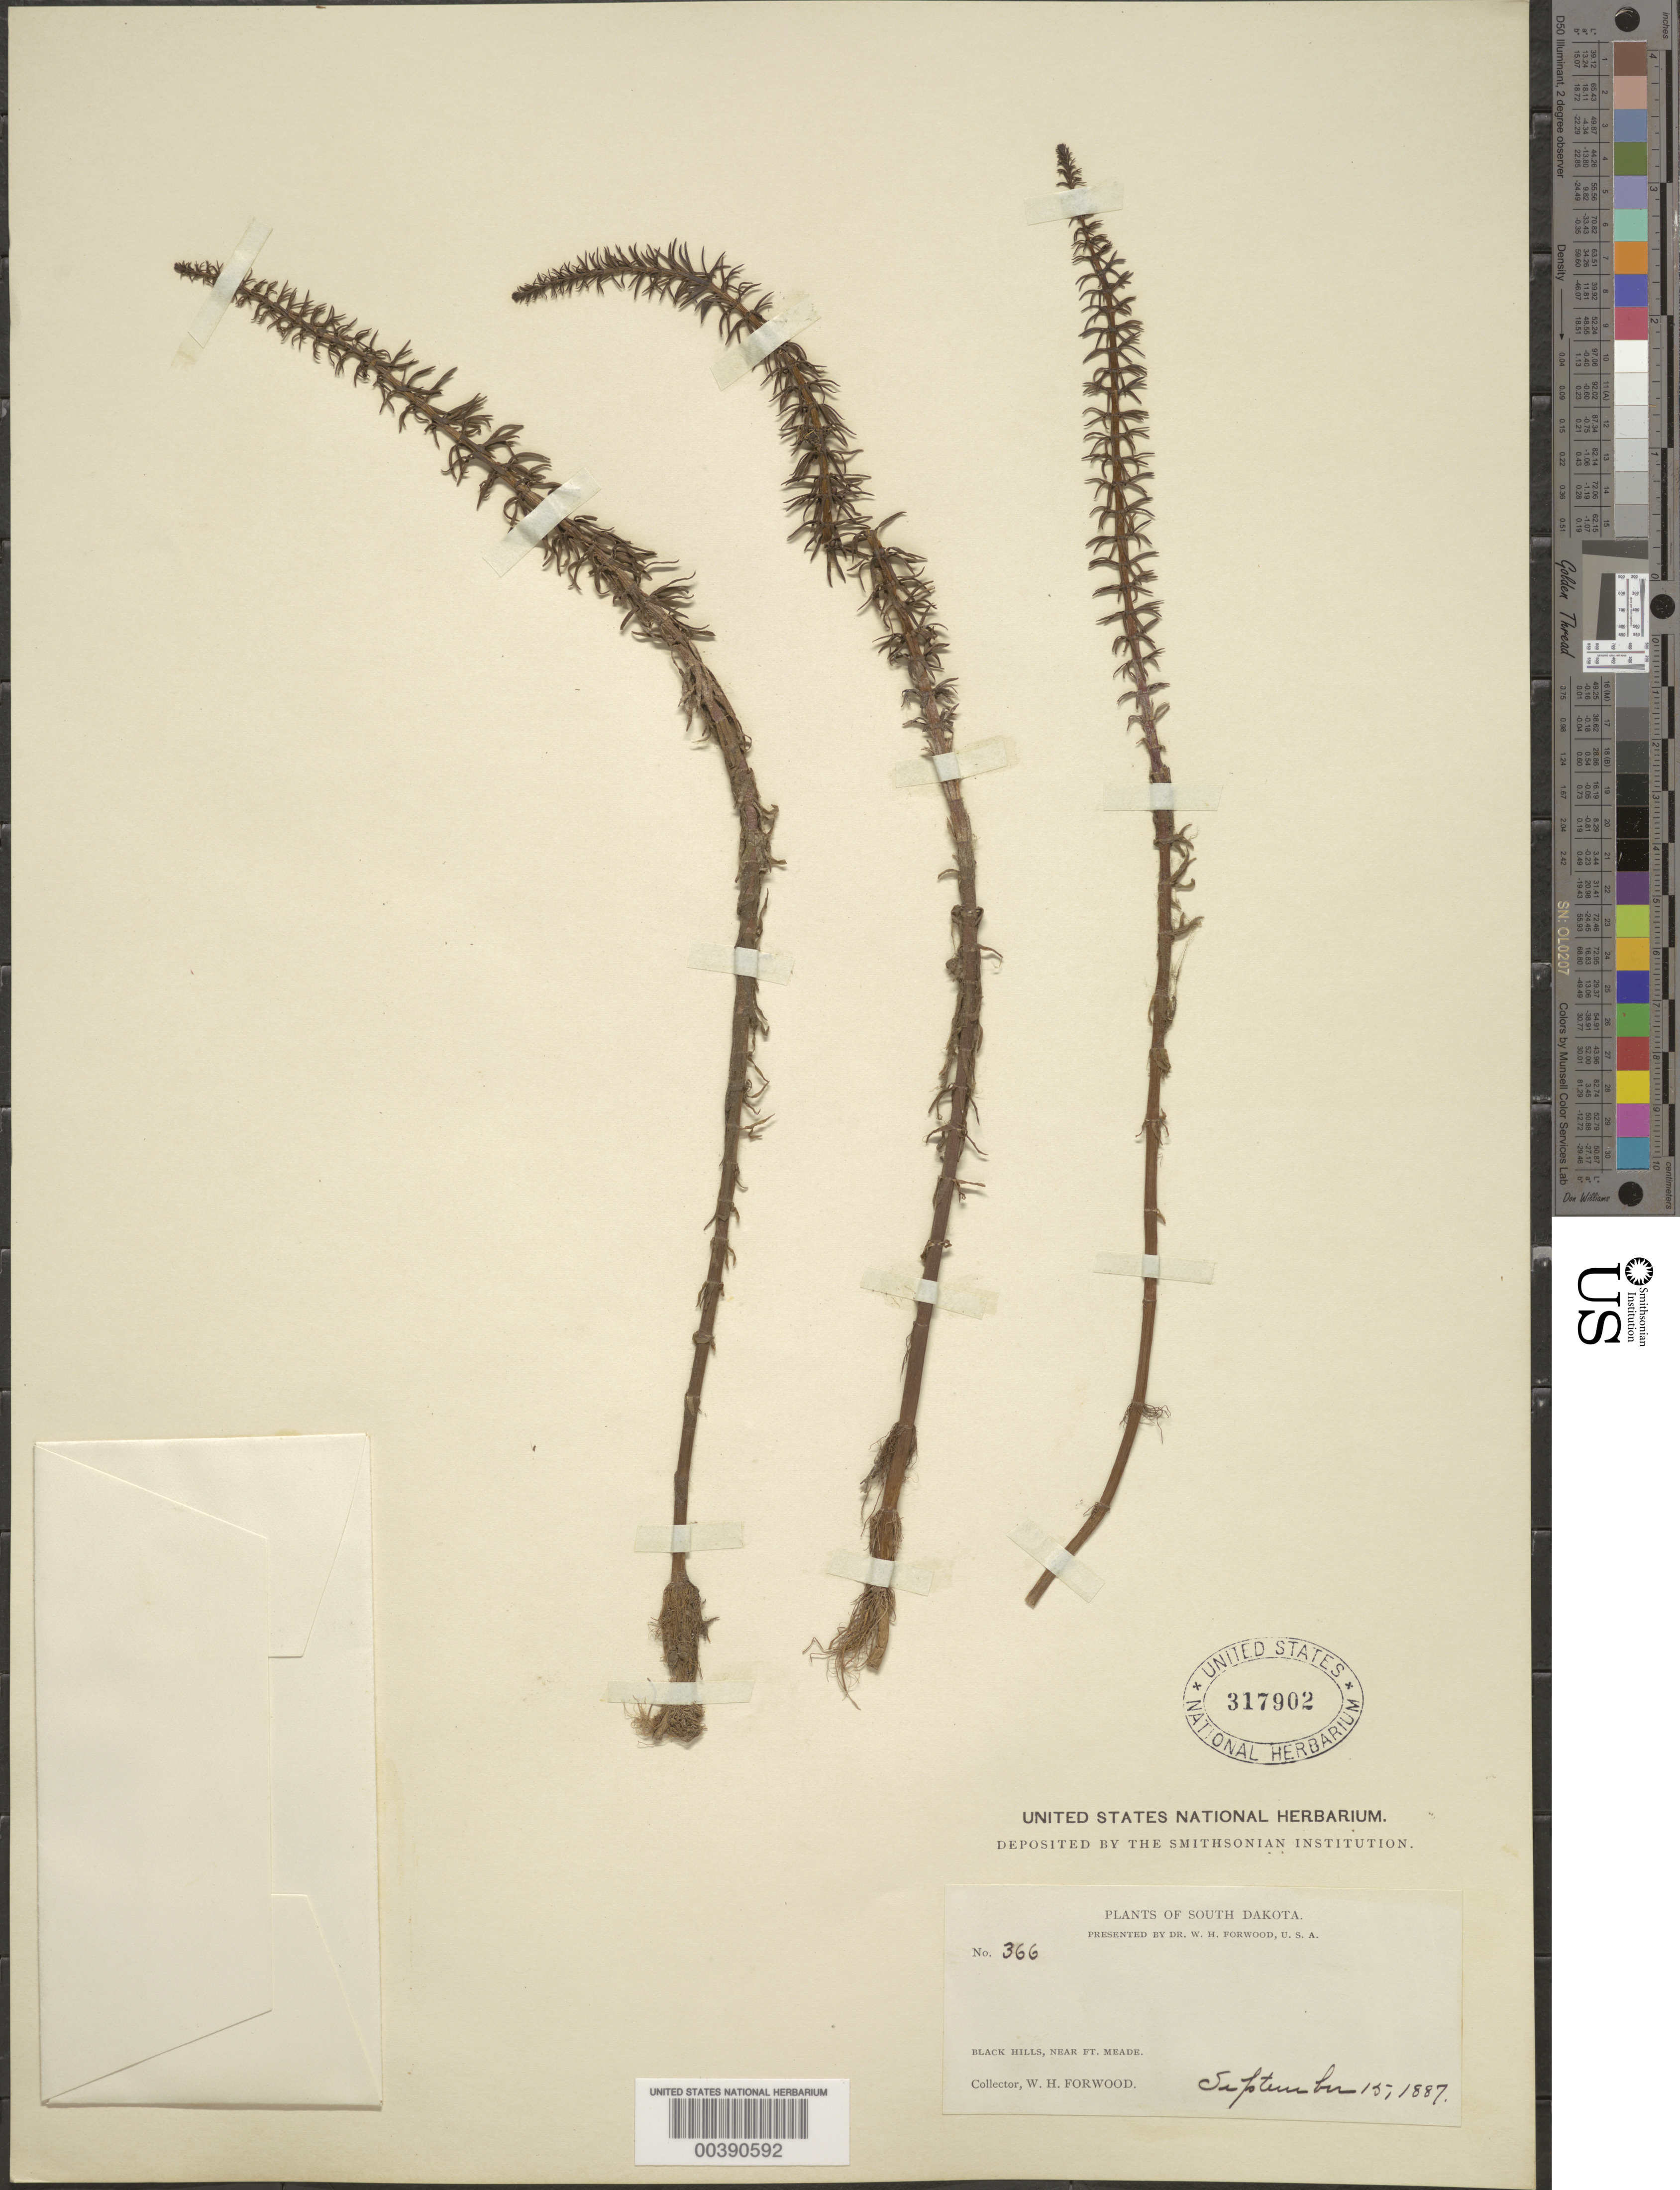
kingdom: Plantae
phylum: Tracheophyta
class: Magnoliopsida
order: Lamiales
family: Plantaginaceae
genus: Hippuris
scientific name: Hippuris vulgaris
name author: L.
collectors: W. Forwood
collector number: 366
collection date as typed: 15 Sep 1887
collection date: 1887-09-15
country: United States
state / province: South Dakota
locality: Black hills, near Ft. Meade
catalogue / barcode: US 317902